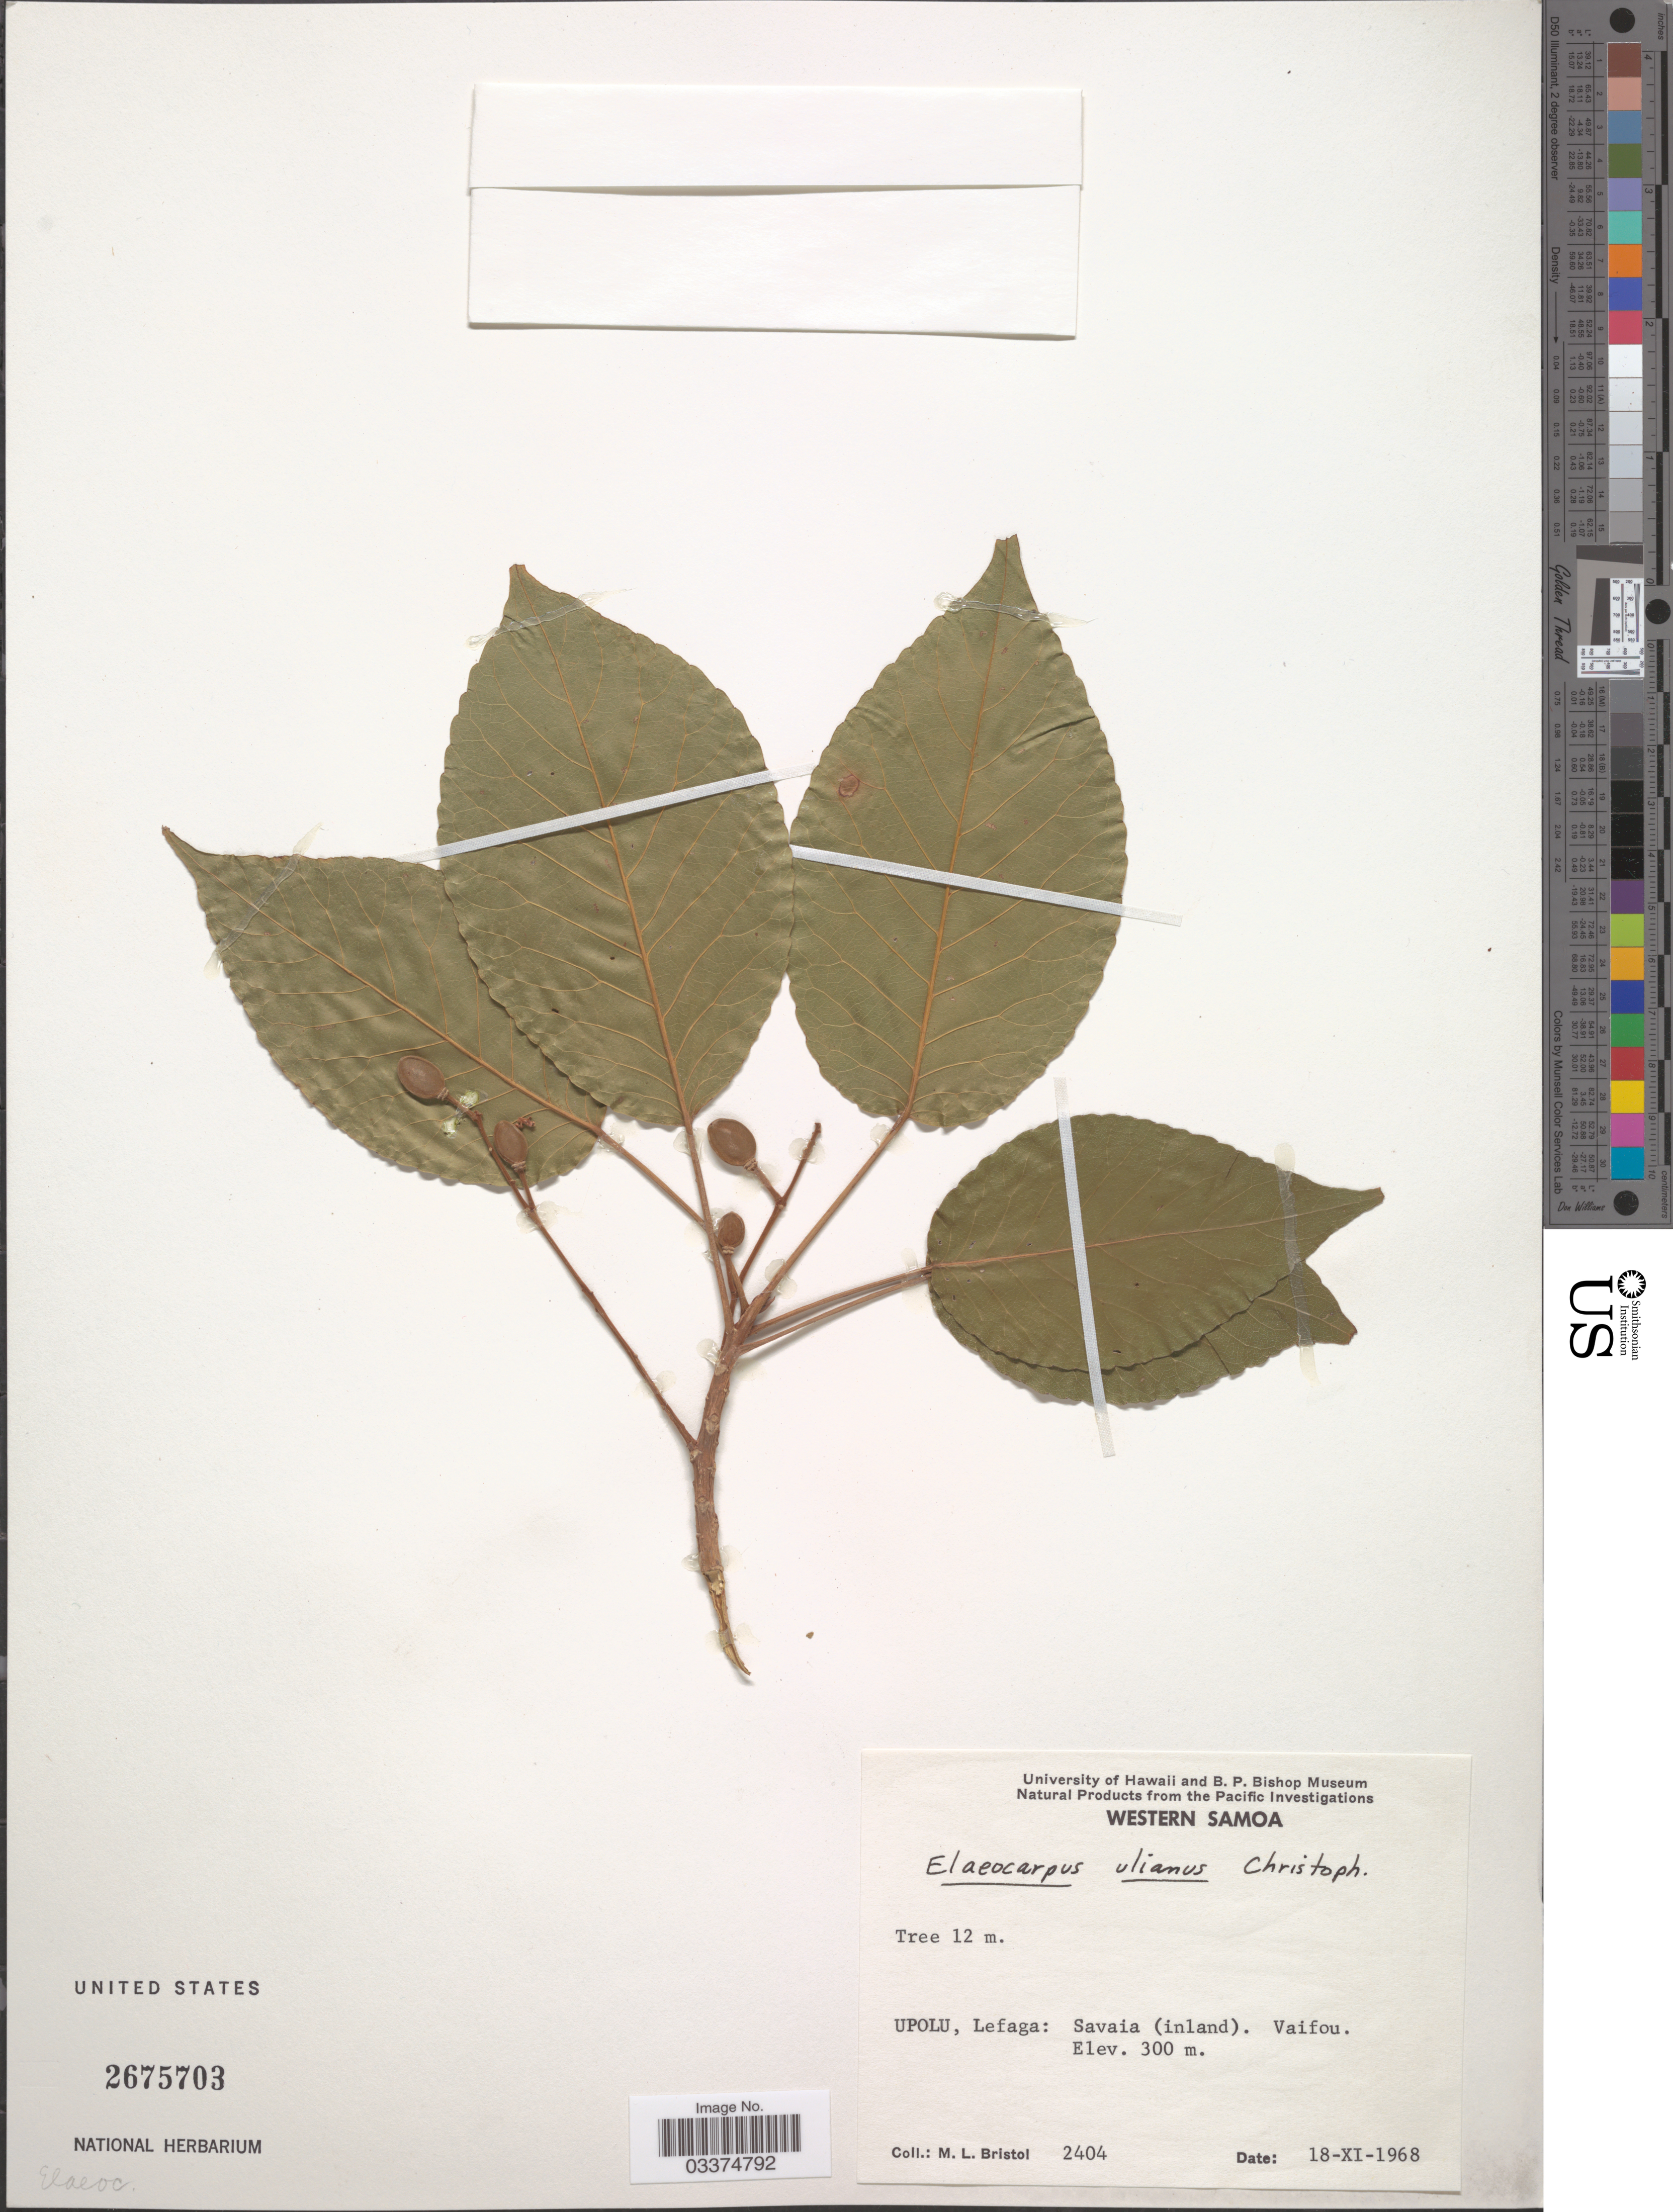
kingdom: Plantae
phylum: Tracheophyta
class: Magnoliopsida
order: Oxalidales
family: Elaeocarpaceae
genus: Elaeocarpus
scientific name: Elaeocarpus ulianus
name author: Christoph.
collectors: M. L. Bristol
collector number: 2404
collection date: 1968-11-18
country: Samoa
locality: Upolu, Lefaga: Savaia (inland). Vaifou.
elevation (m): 300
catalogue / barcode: US 2675703